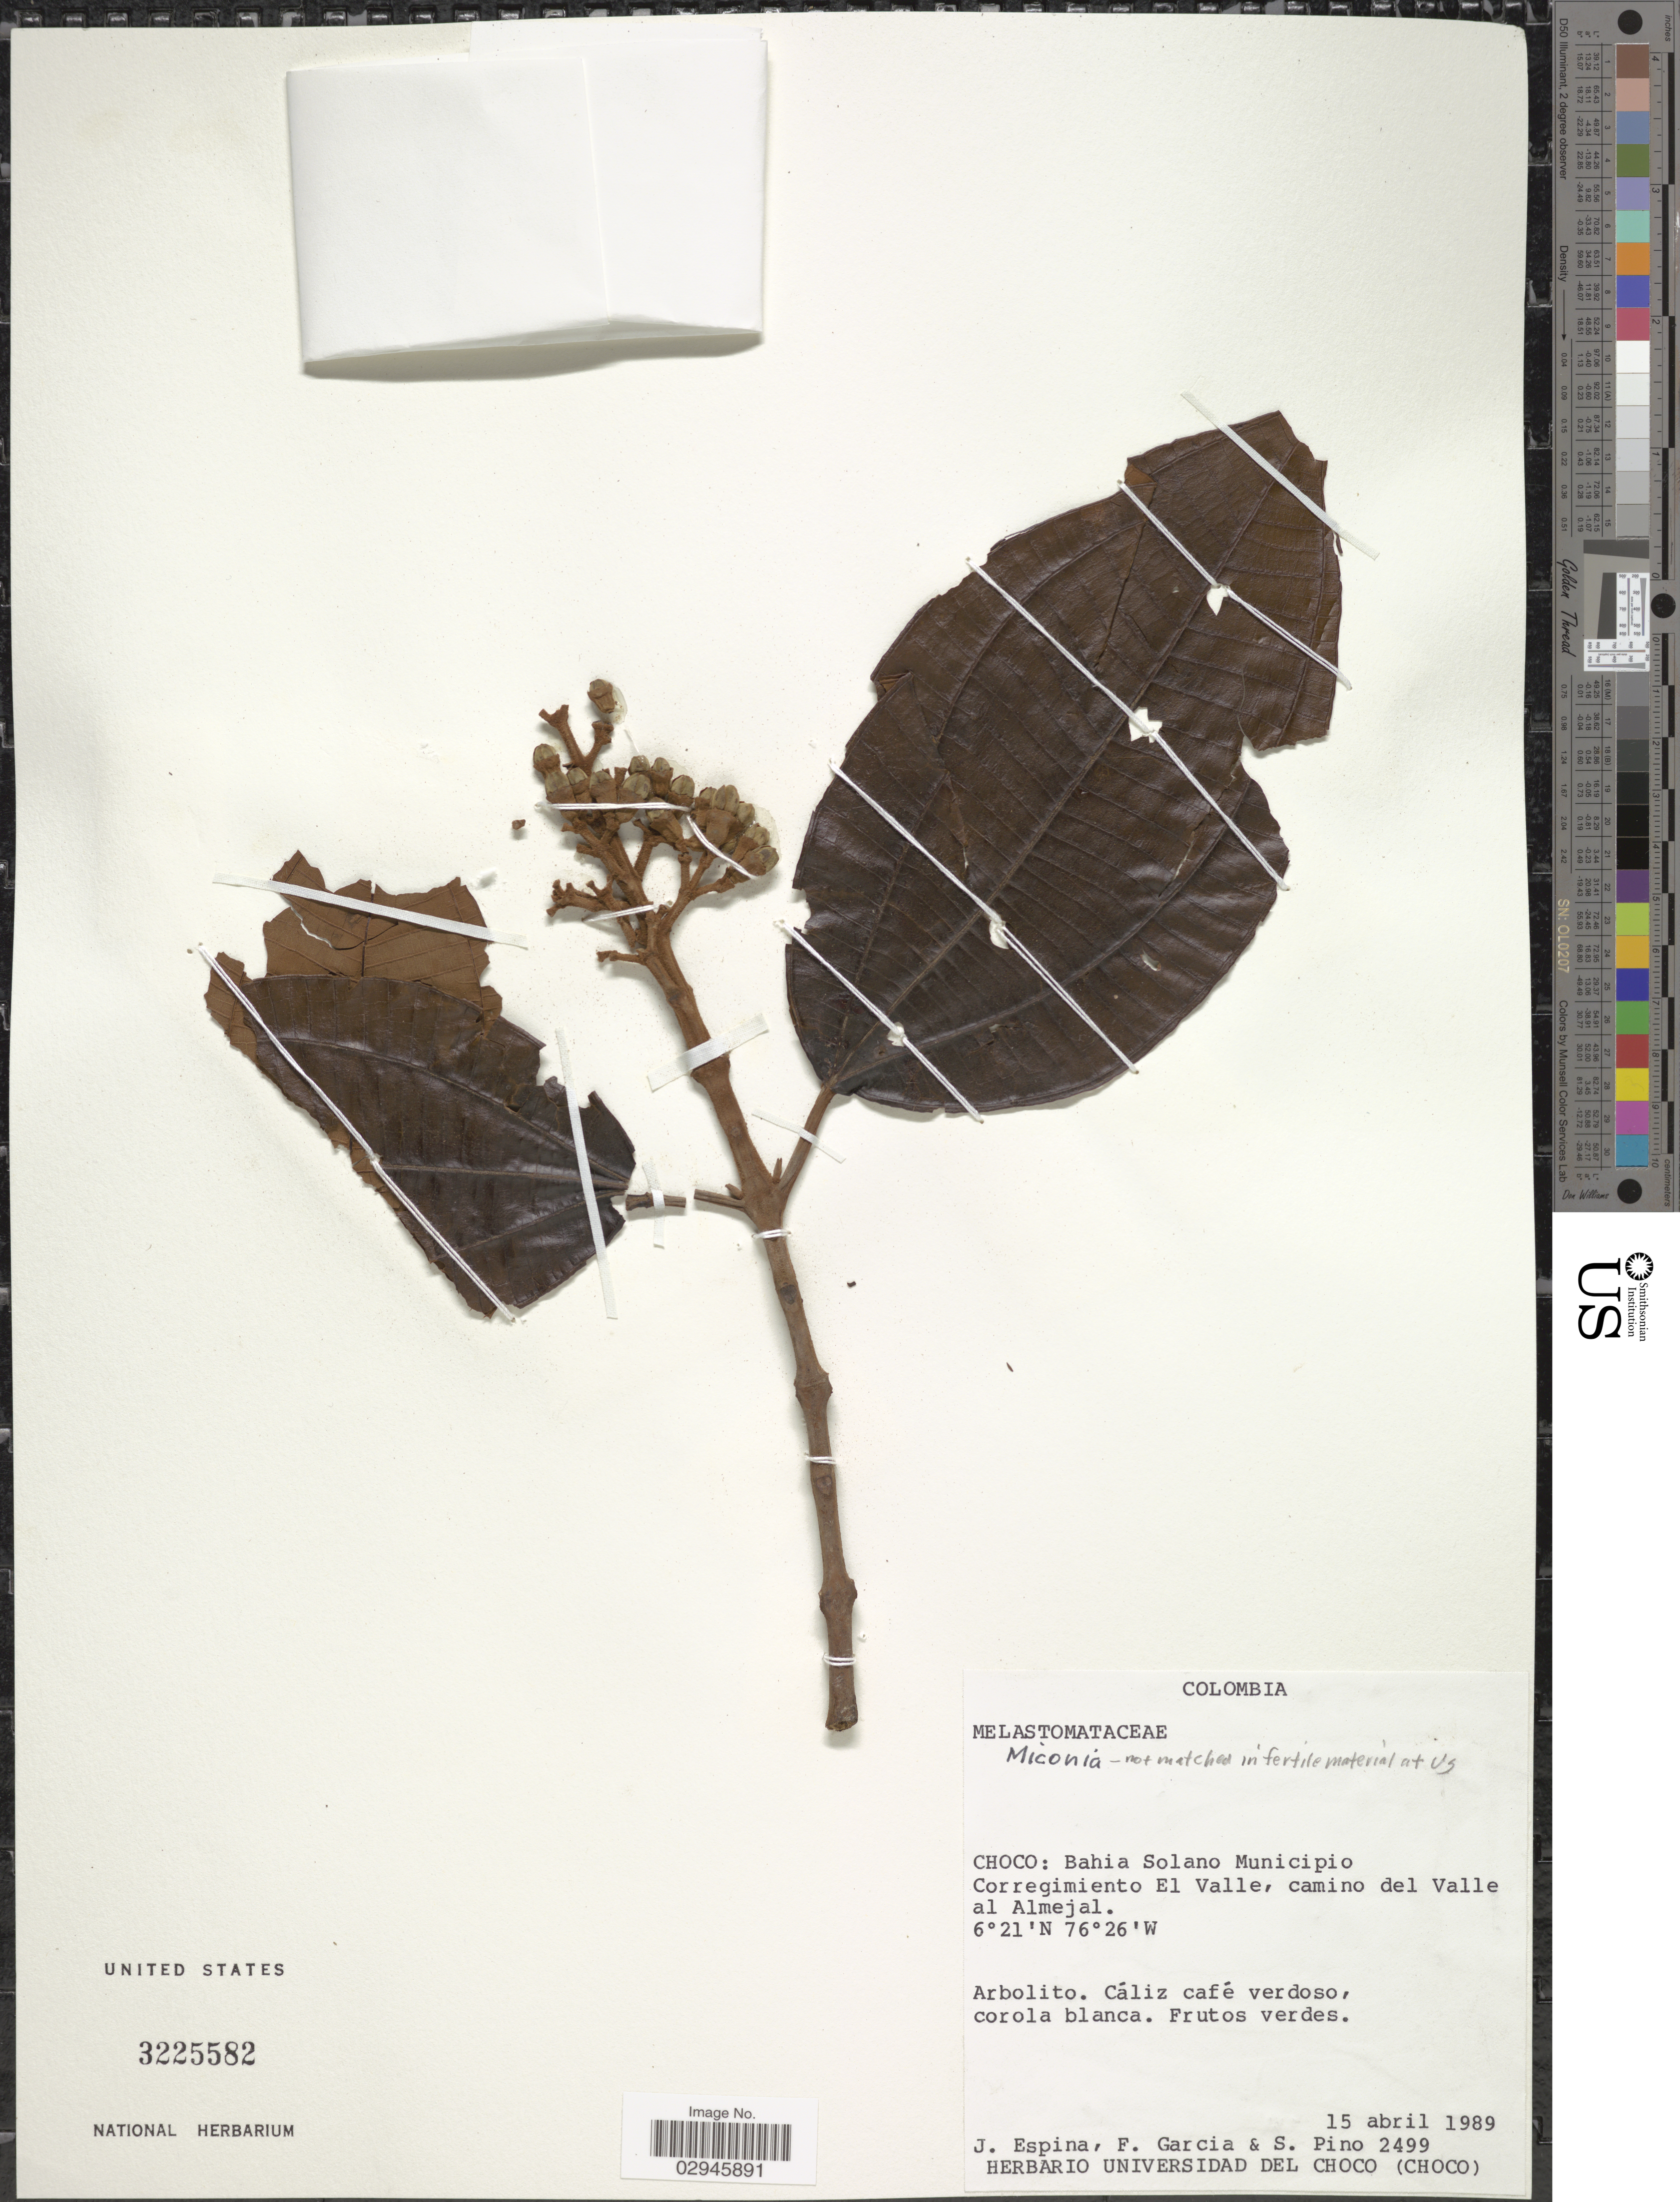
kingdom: Plantae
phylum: Tracheophyta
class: Magnoliopsida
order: Myrtales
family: Melastomataceae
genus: Miconia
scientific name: Miconia sp.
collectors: J. Espina, F. Garcia & S. Pino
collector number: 2499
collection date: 1989-04-15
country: Colombia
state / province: Chocó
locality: Bahia Solano Municipio. Corregimiento El Valle, camino del Valle al Almejal.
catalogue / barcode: US 3225582